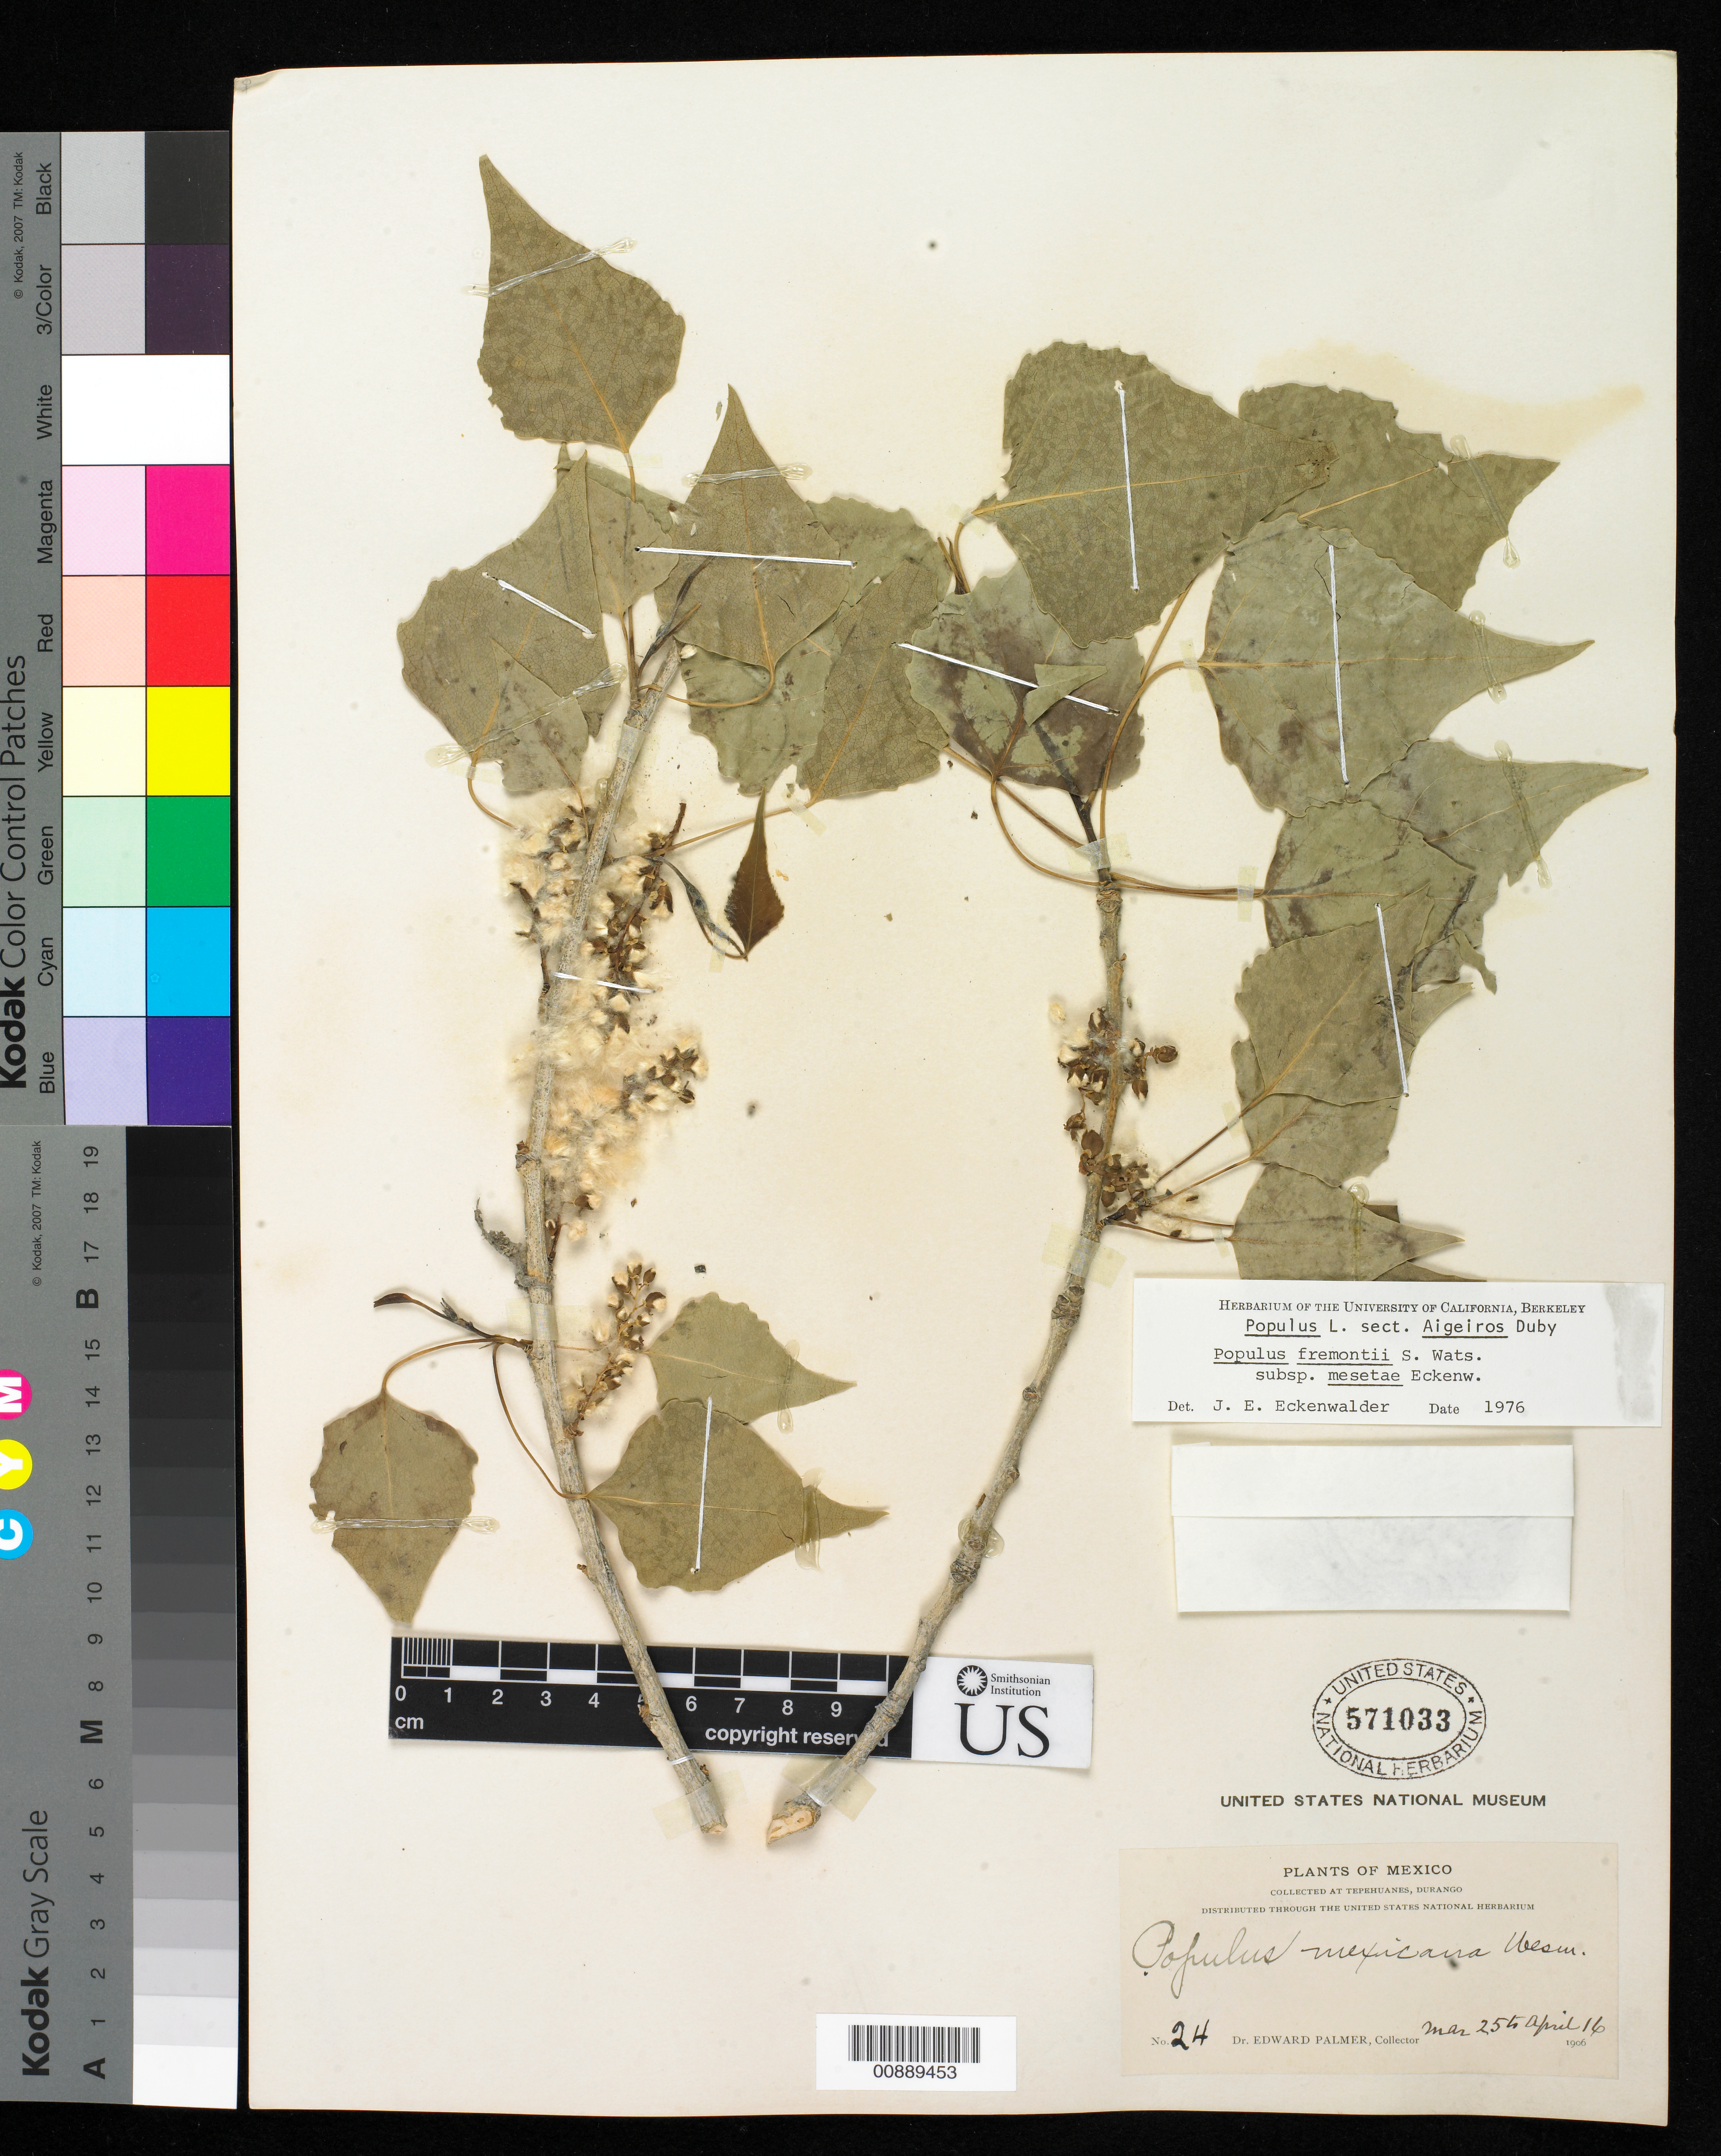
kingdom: Plantae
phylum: Tracheophyta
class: Magnoliopsida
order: Malpighiales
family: Salicaceae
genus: Populus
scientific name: Populus fremontii subsp. mesetae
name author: Eckenw.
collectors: E. Palmer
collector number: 24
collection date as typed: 25 Mar 1906 to 16 Apr 1906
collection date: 1906-03-25/1906-04-16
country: Mexico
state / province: Durango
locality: Tepehuanes, Durango.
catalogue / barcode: US 571033